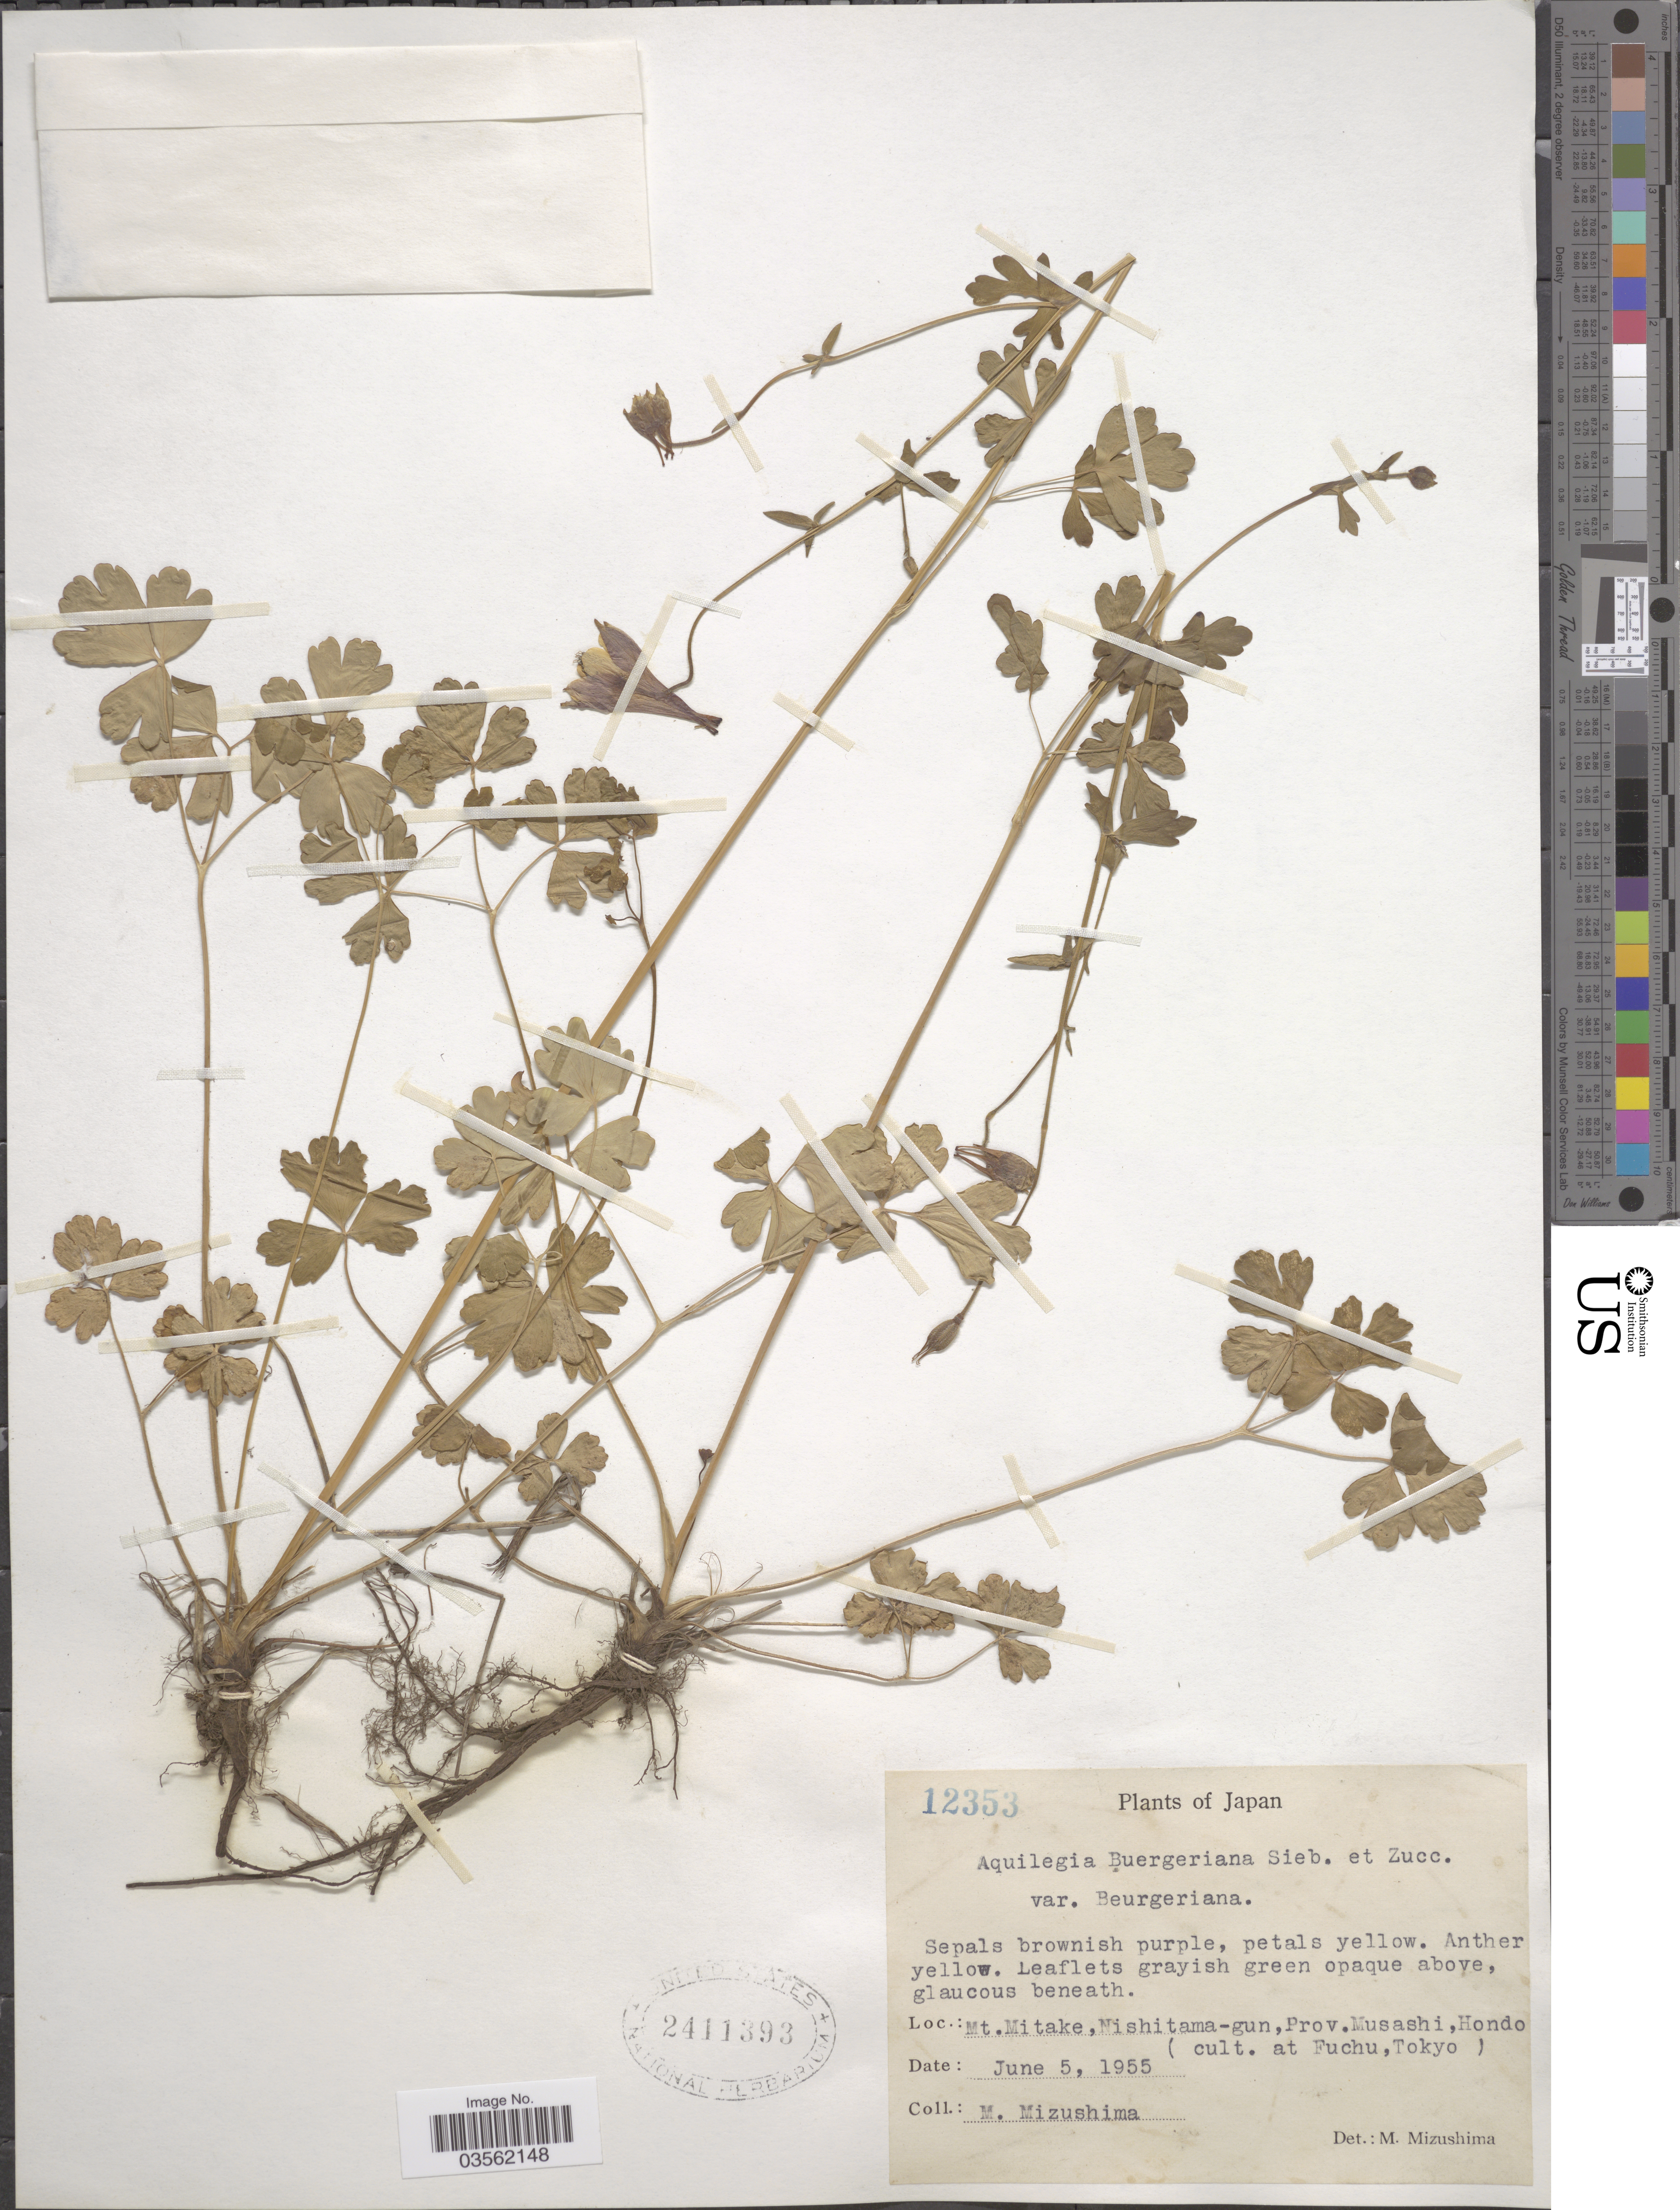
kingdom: Plantae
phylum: Tracheophyta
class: Magnoliopsida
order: Ranunculales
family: Ranunculaceae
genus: Aquilegia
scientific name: Aquilegia buergeriana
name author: Siebold & Zucc.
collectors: M. Mizushima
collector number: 12353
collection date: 1955-06-05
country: Japan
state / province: Tokyo, Federal City of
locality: Mt. Mitake, Nishitama-gun, Prov. Musashi, Hondo. (Fuchu, Tokyo).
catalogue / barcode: US 2411393